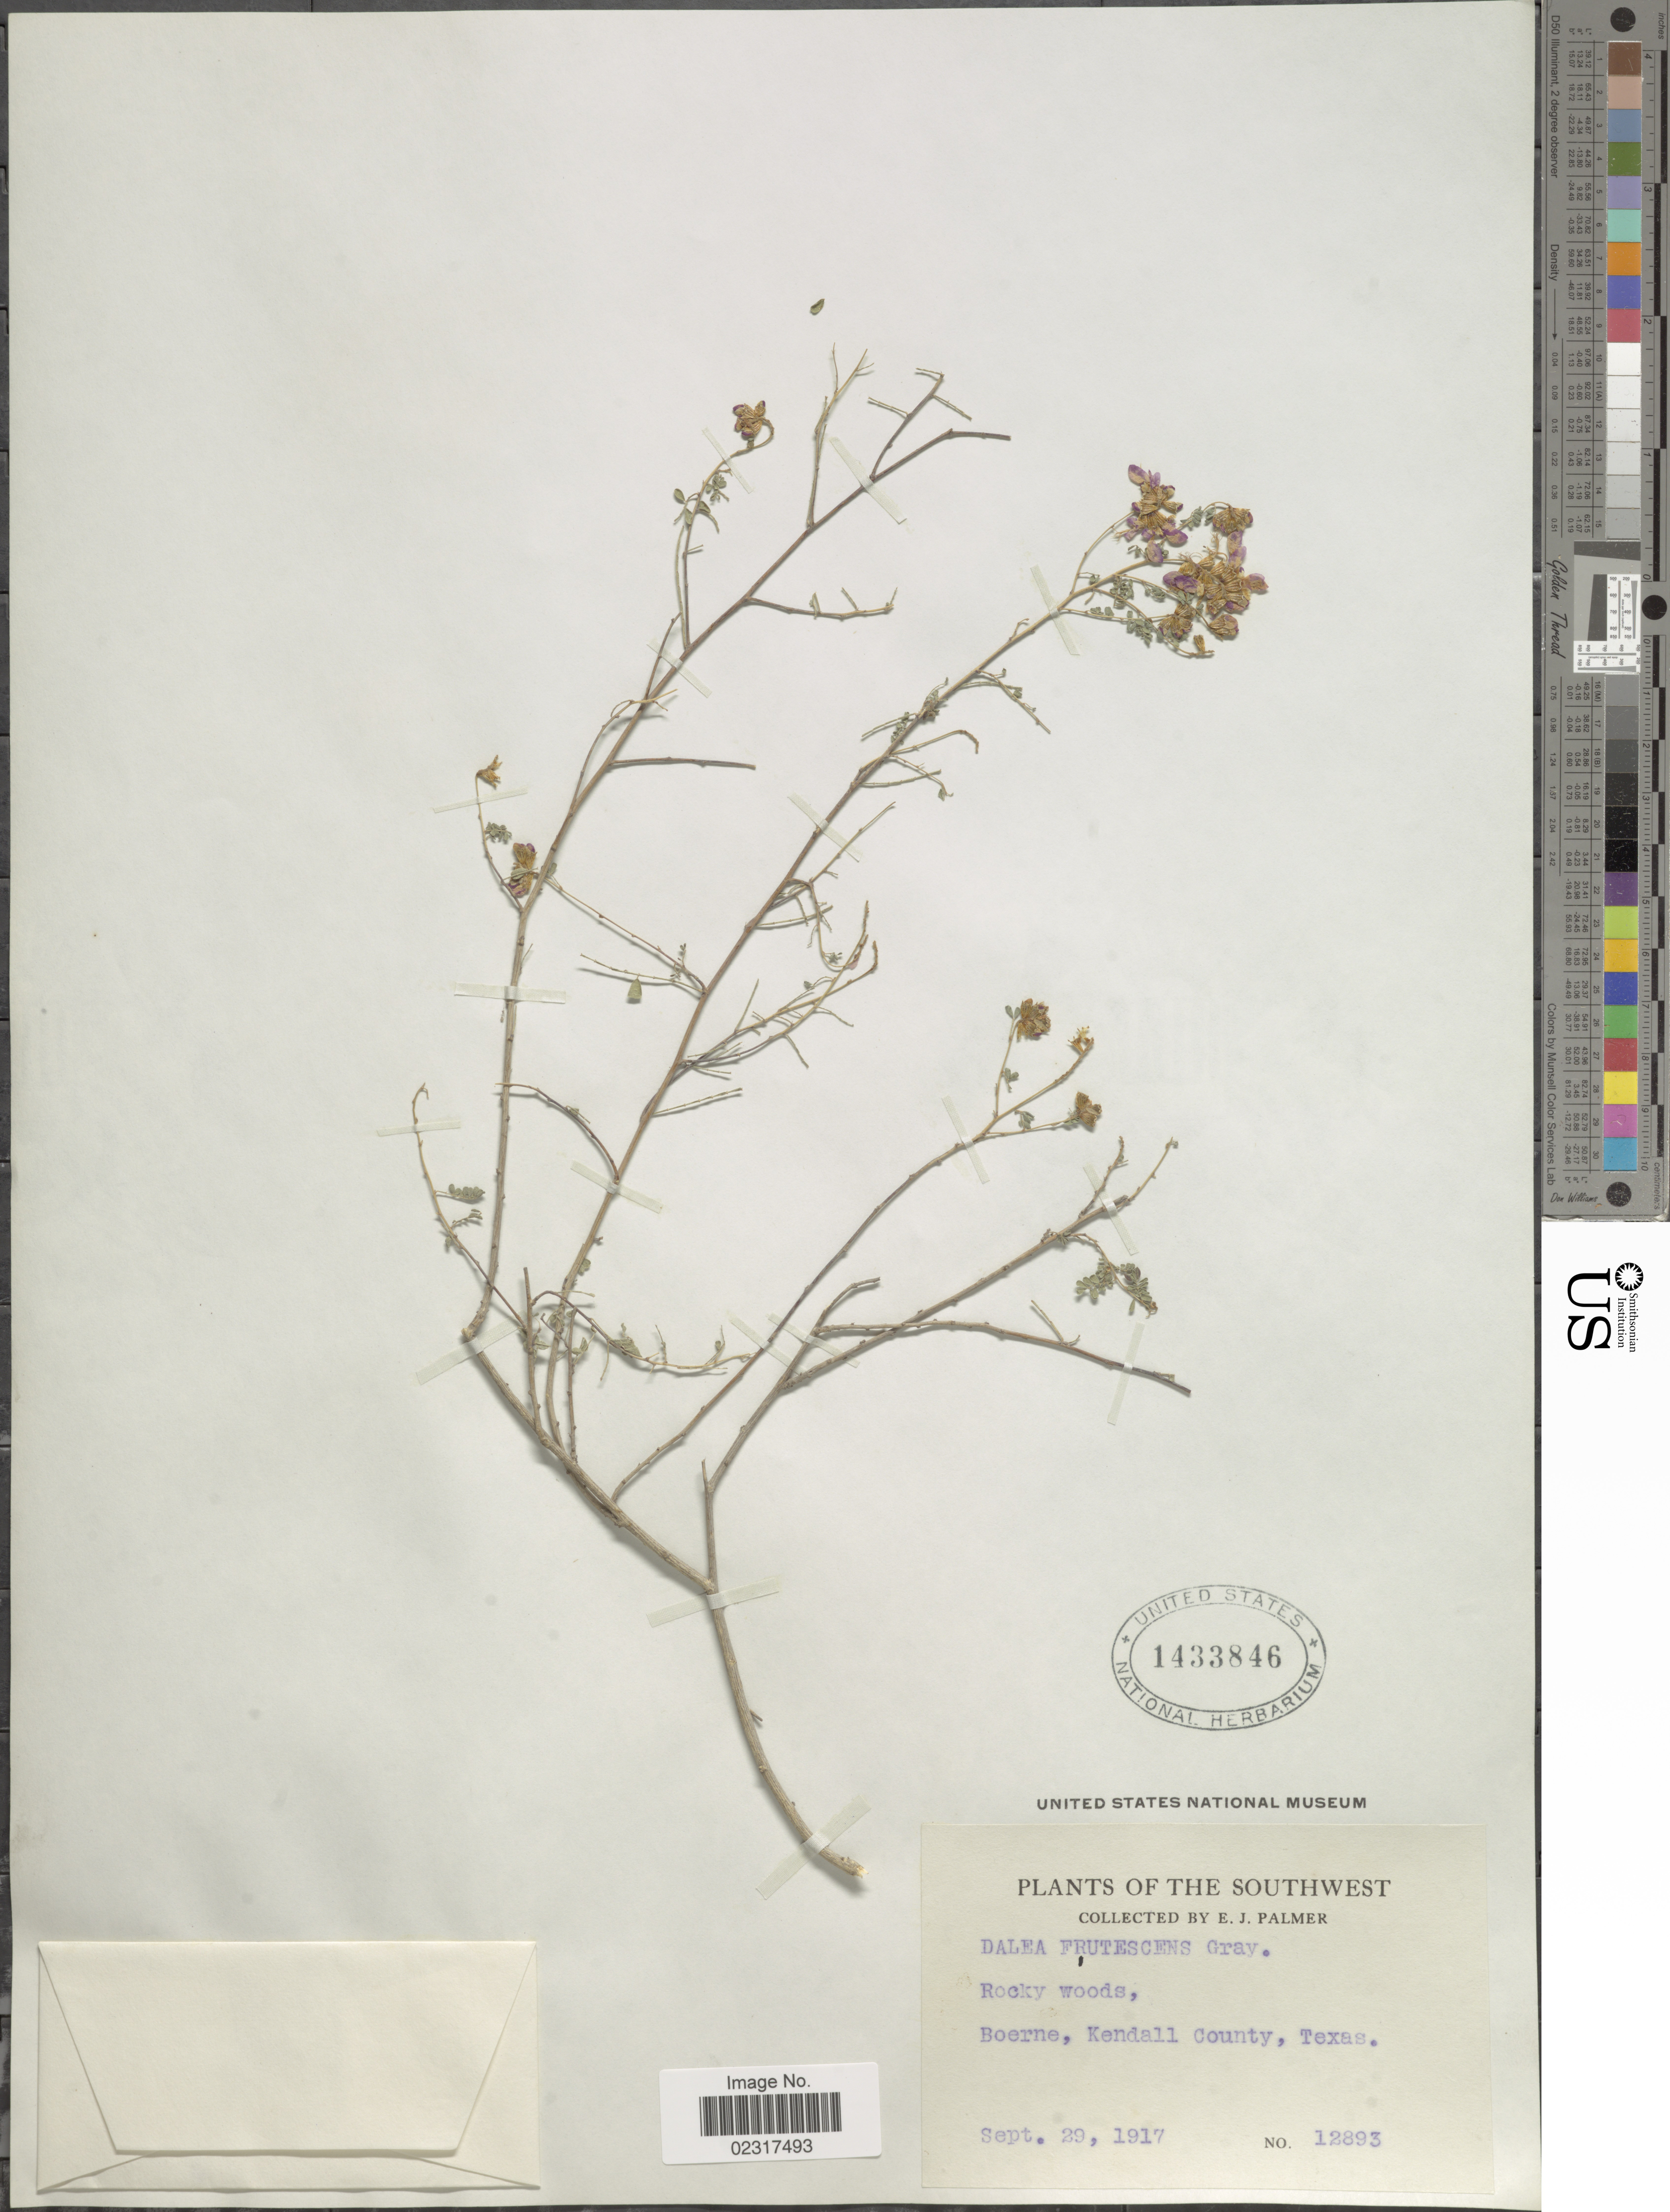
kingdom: Plantae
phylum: Tracheophyta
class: Magnoliopsida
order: Fabales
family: Fabaceae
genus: Dalea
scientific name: Dalea frutescens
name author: A. Gray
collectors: E. J. Palmer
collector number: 12893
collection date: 1917-09-29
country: United States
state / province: Texas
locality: Southwest, Boerne, Kendall County.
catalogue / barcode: US 1433846